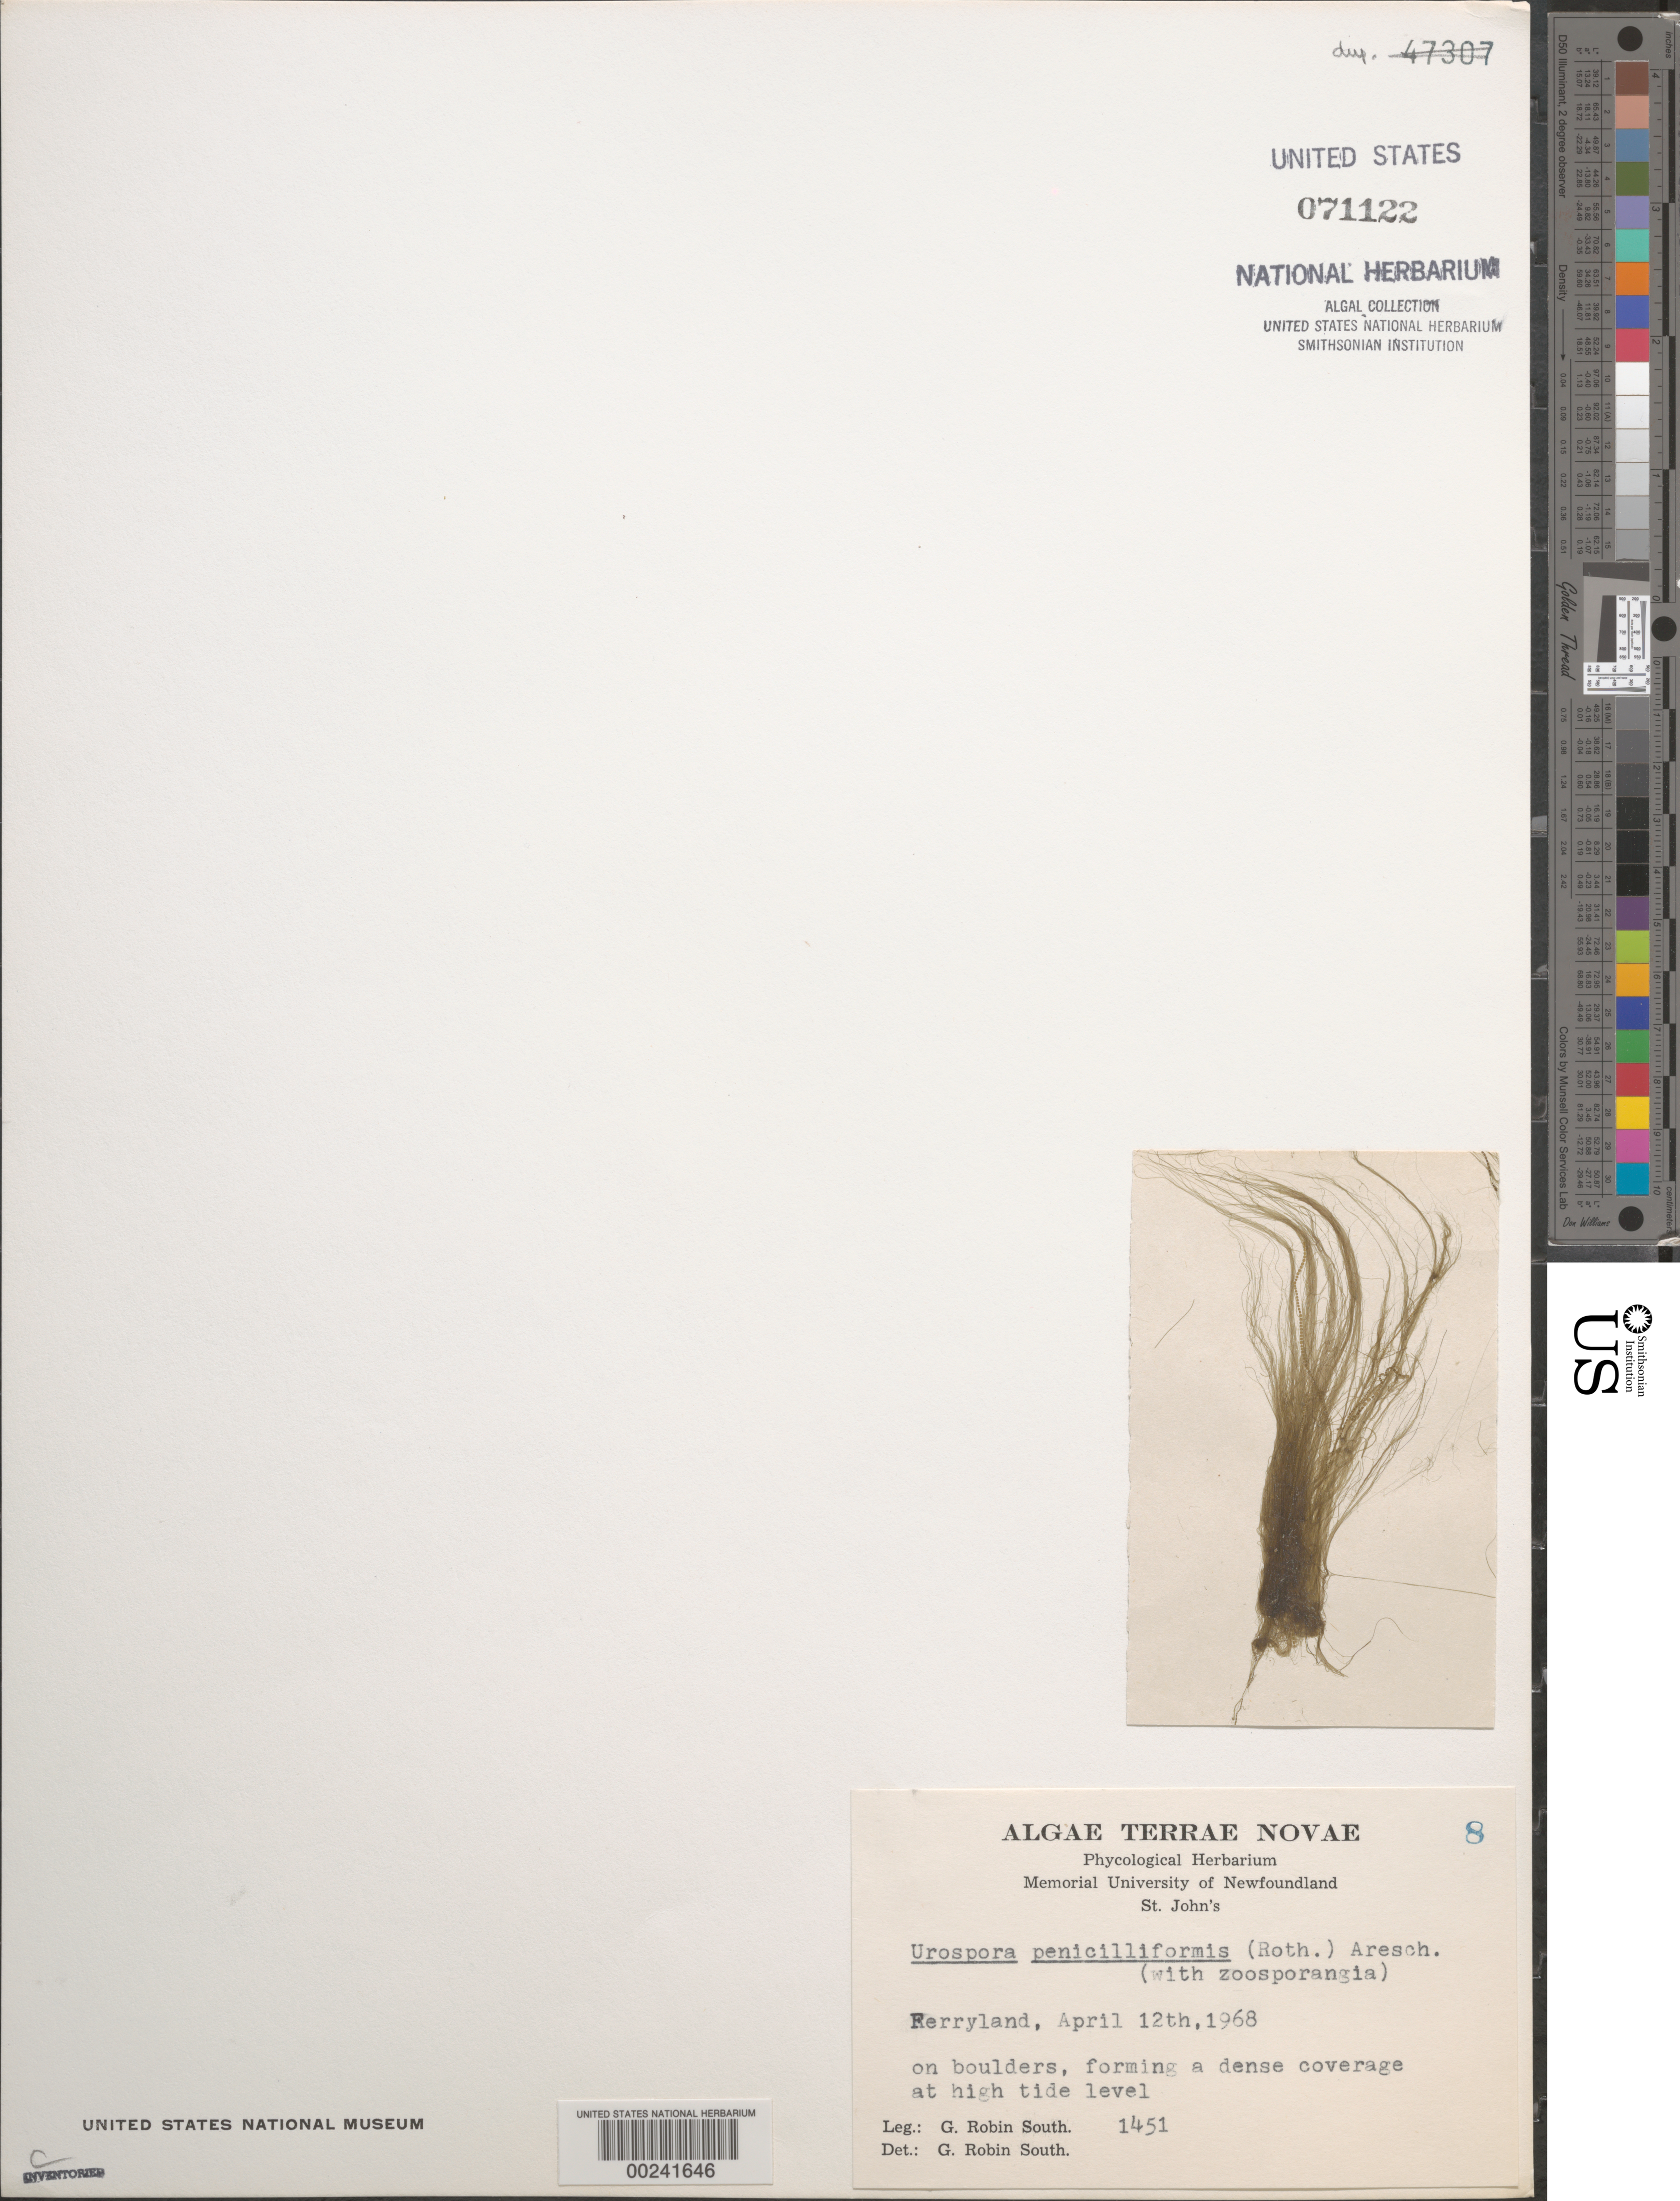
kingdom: Plantae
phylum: Chlorophyta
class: Ulvophyceae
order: Ulotrichales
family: Ulotrichaceae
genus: Urospora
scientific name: Urospora penicilliformis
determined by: South, G. R.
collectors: G. R. South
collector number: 1451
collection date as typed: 12 Apr 1968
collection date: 1968-04-12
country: Canada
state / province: Newfoundland and Labrador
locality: Ferryland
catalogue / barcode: US 71122